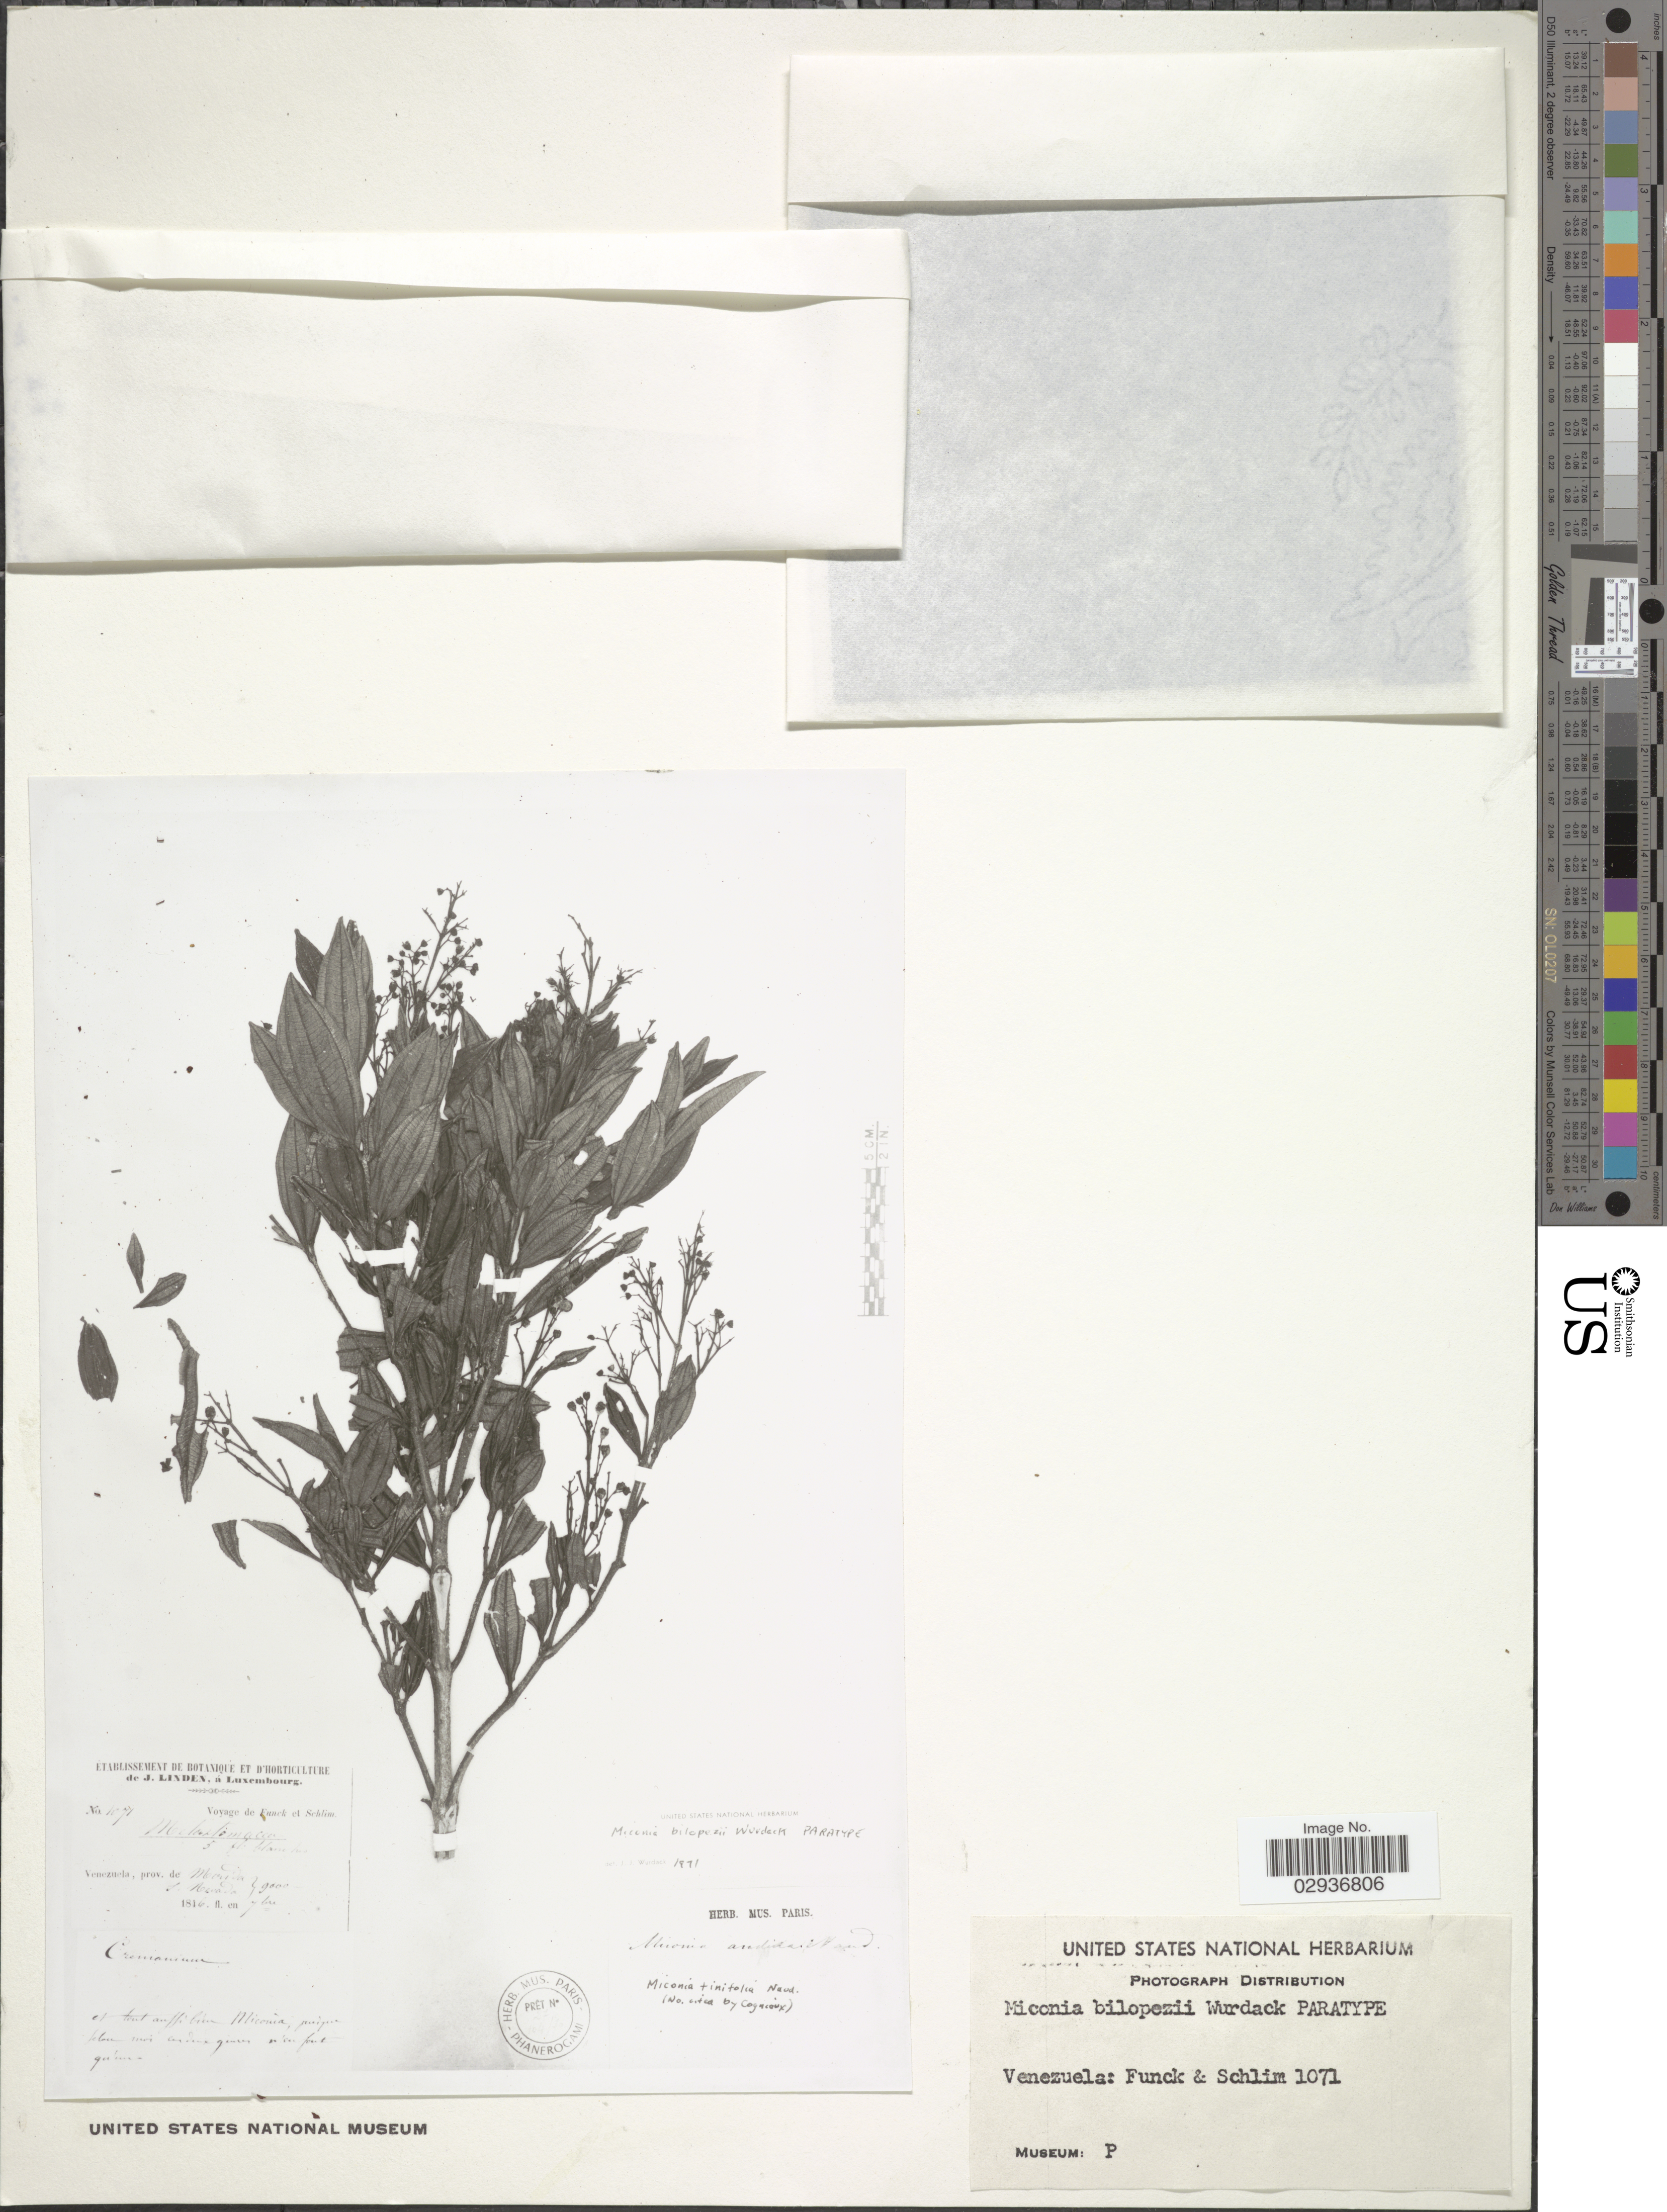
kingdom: Plantae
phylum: Tracheophyta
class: Magnoliopsida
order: Myrtales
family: Melastomataceae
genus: Miconia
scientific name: Miconia bilopezii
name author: Wurdack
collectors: -. Funck & Schlim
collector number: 1071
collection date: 1816-09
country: Venezuela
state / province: Mérida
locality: S. Nevada. [interpreted]